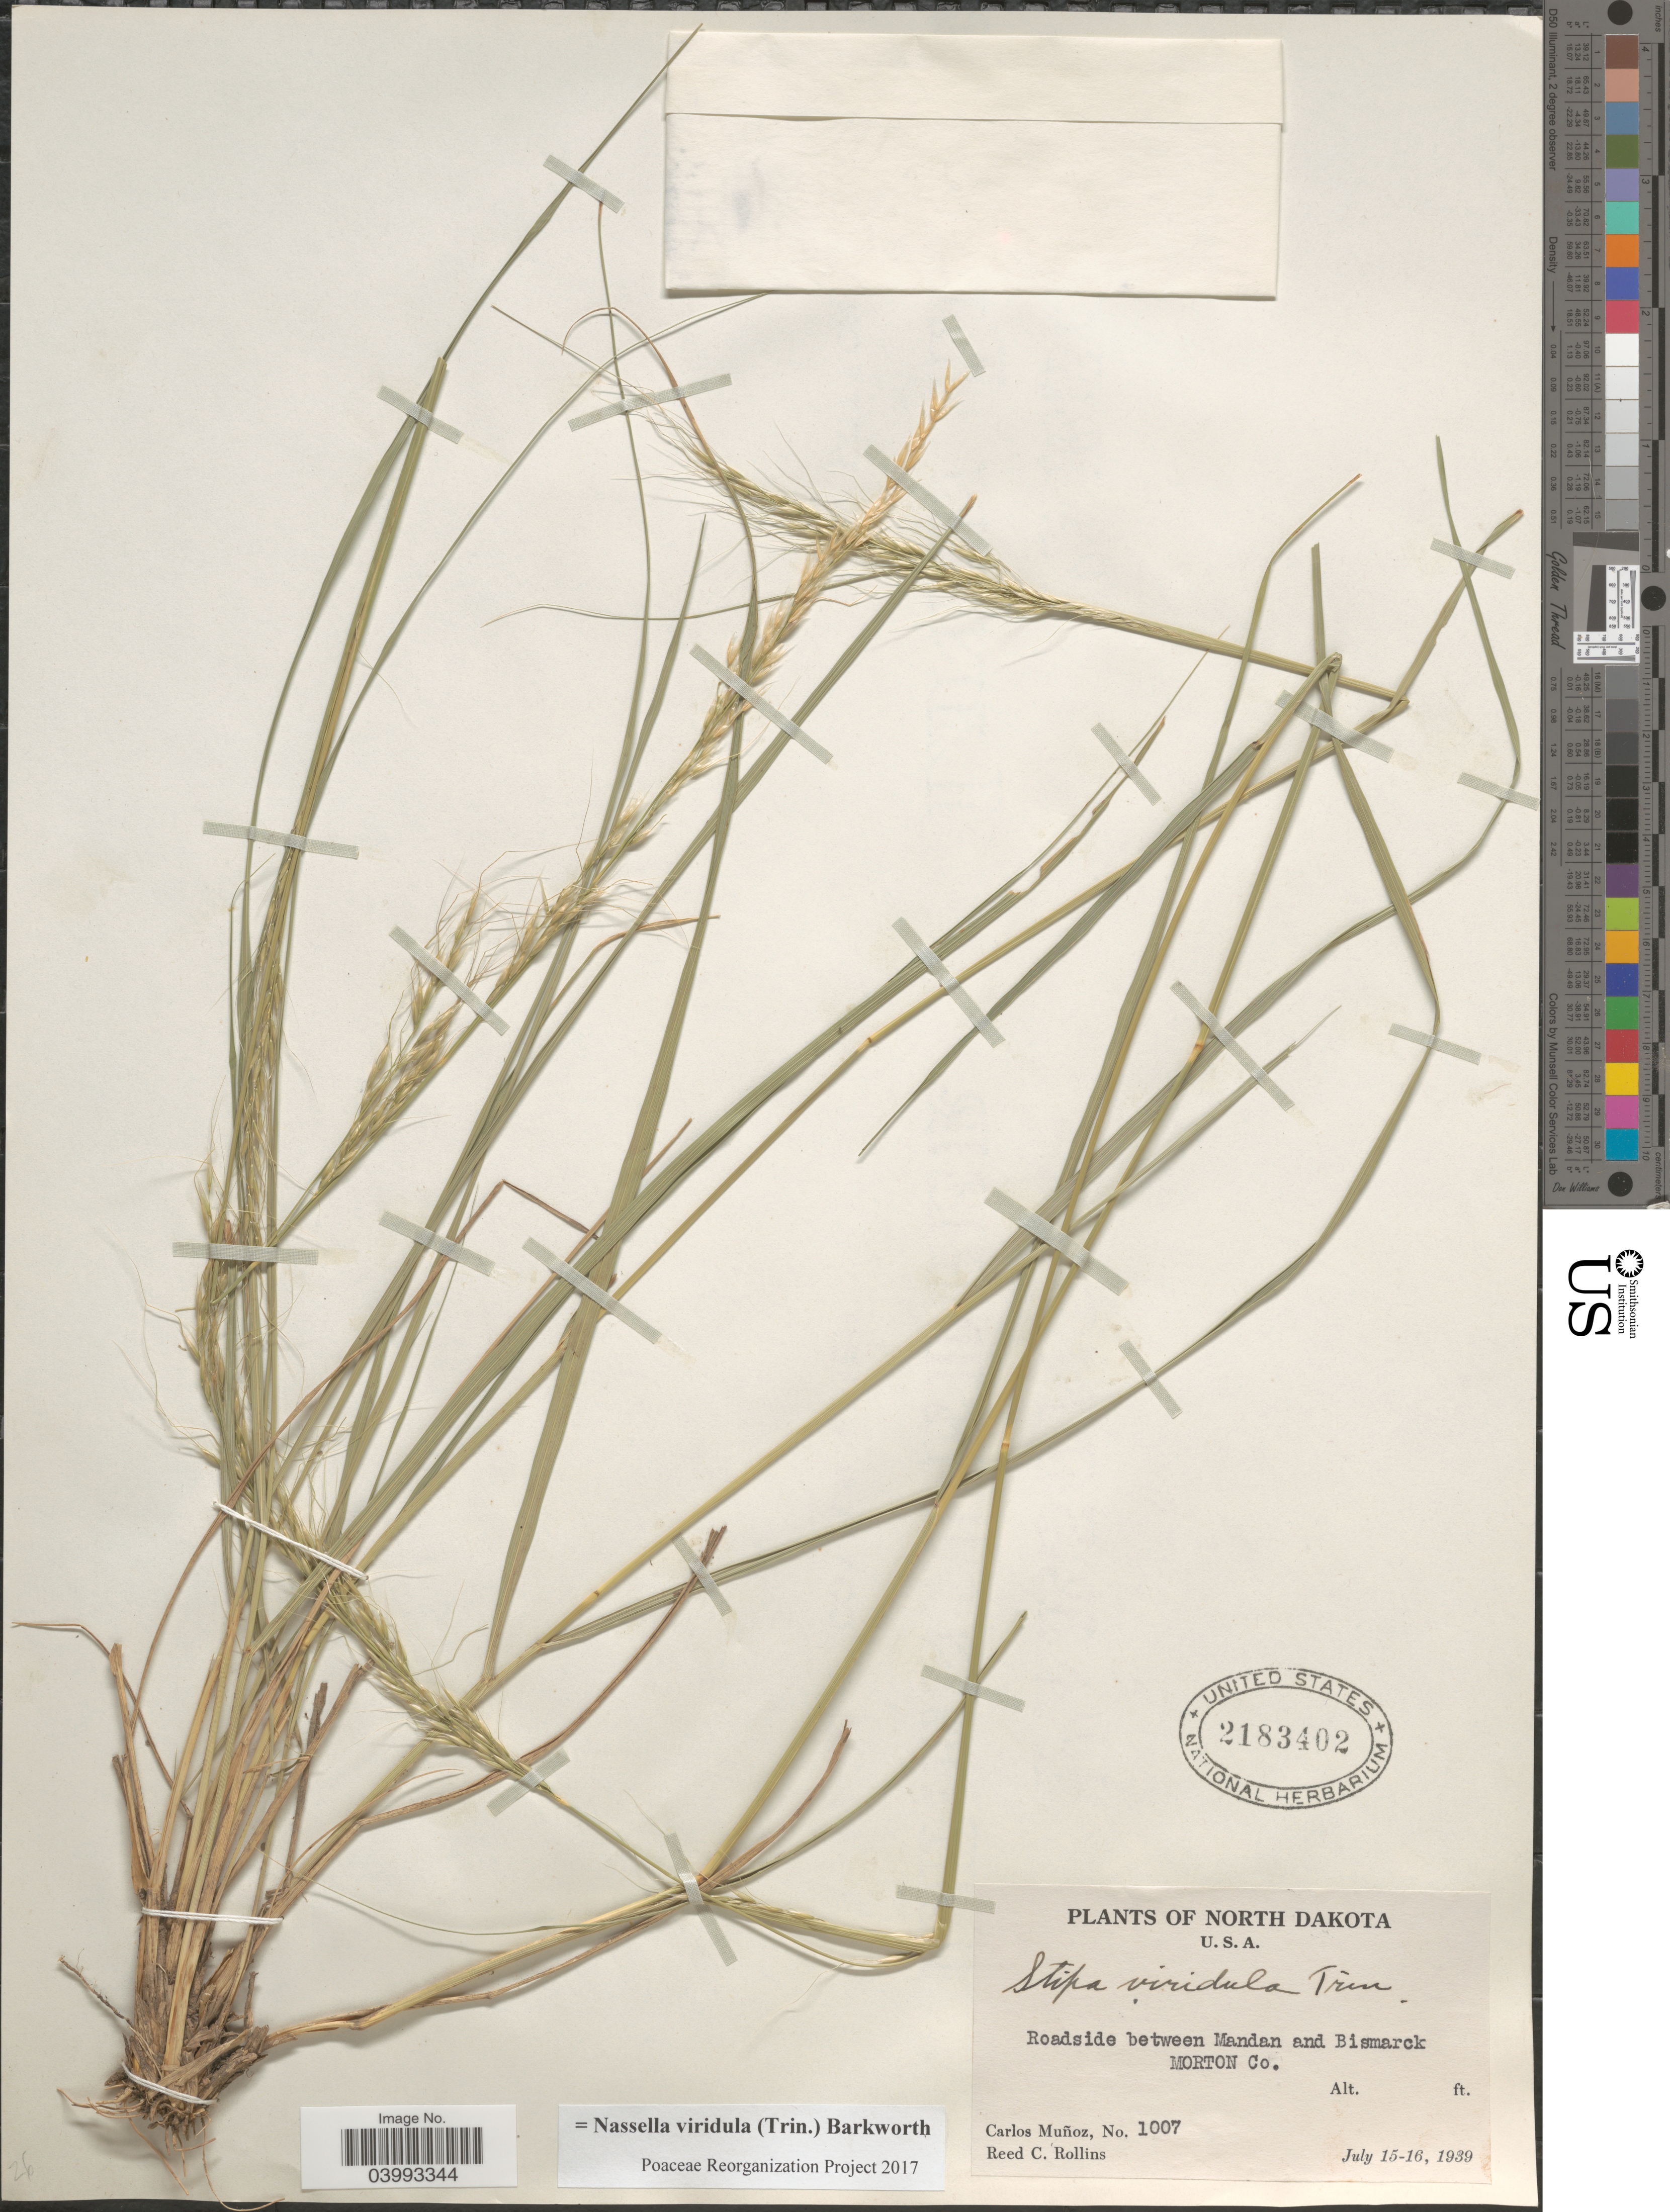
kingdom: Plantae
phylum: Tracheophyta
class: Liliopsida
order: Poales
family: Poaceae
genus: Nassella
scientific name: Nassella viridula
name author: (Trin.) Barkworth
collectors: C. Muñoz & R. C. Rollins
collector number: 1007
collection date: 1939-07-15/1939-07-16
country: United States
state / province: North Dakota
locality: Roadside between Mandan and Bismarck. Morton Co.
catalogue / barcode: US 2183402